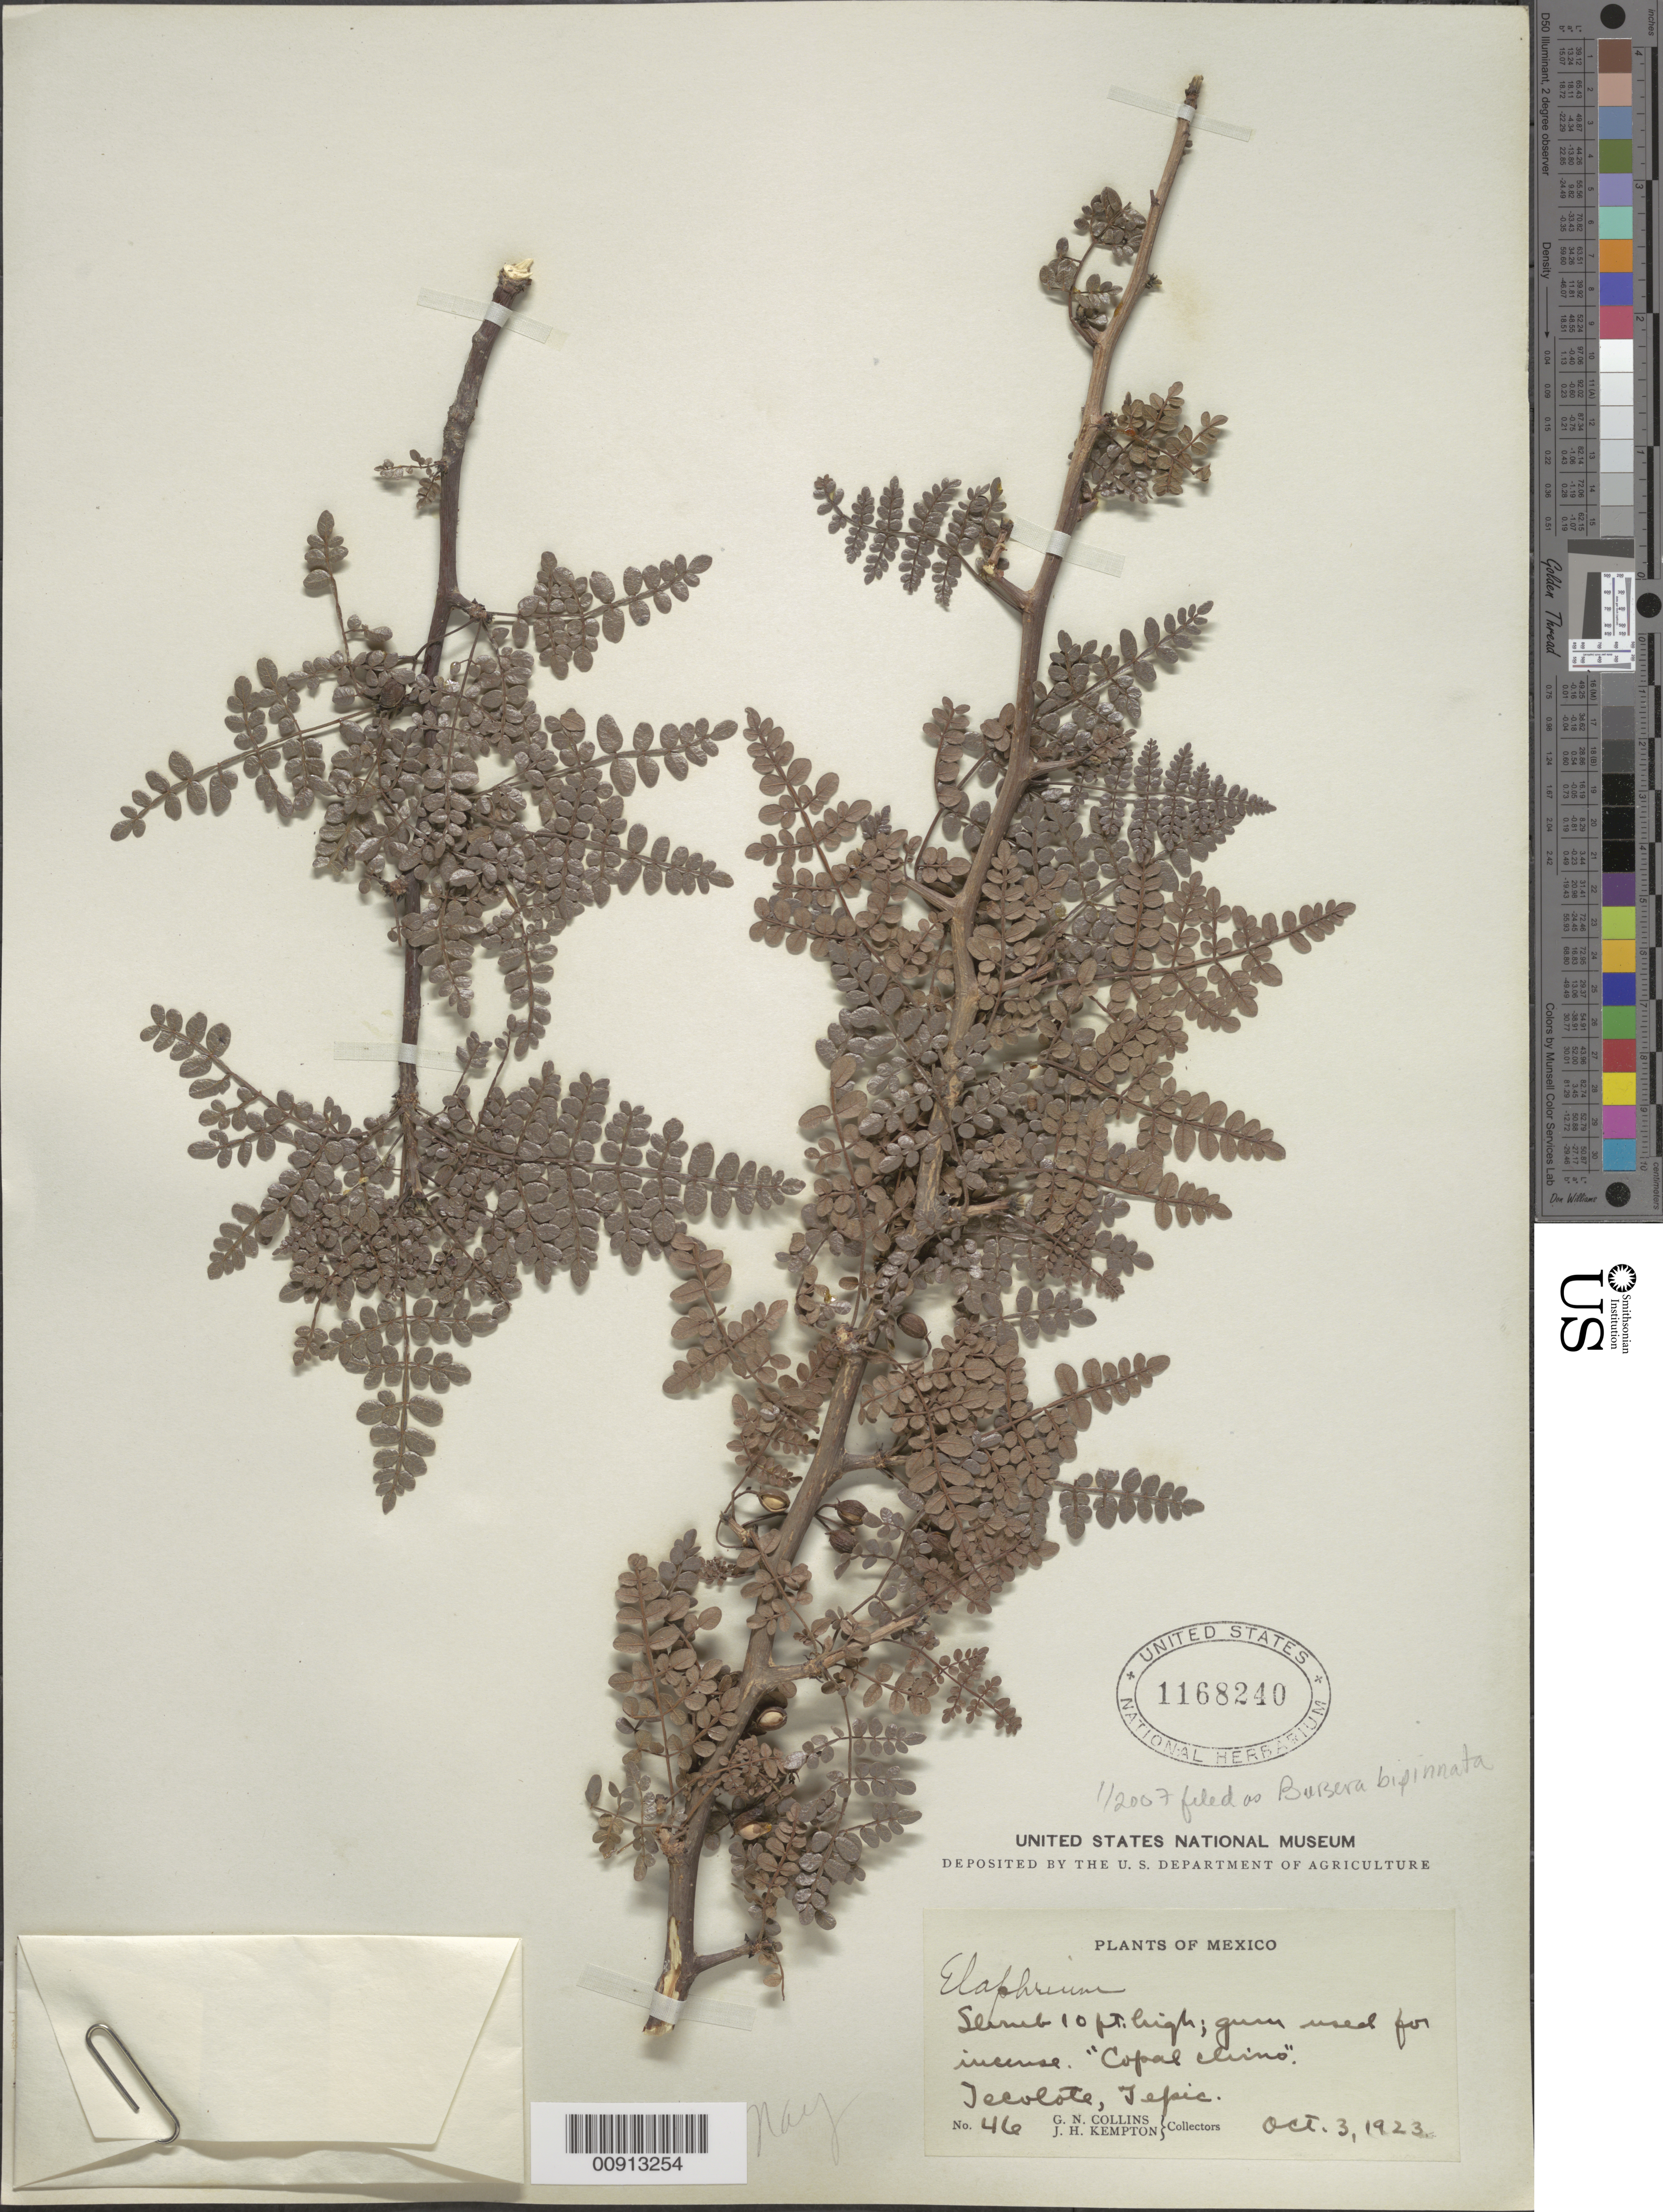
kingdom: Plantae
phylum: Tracheophyta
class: Magnoliopsida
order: Sapindales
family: Burseraceae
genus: Bursera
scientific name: Bursera bipinnata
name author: Engl.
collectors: G. N. Collins & J. H. Kempton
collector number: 46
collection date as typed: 03 Oct 1923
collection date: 1923-10-03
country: Mexico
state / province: Nayarit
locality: Tecolote, Tepic.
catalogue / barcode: US 1168240